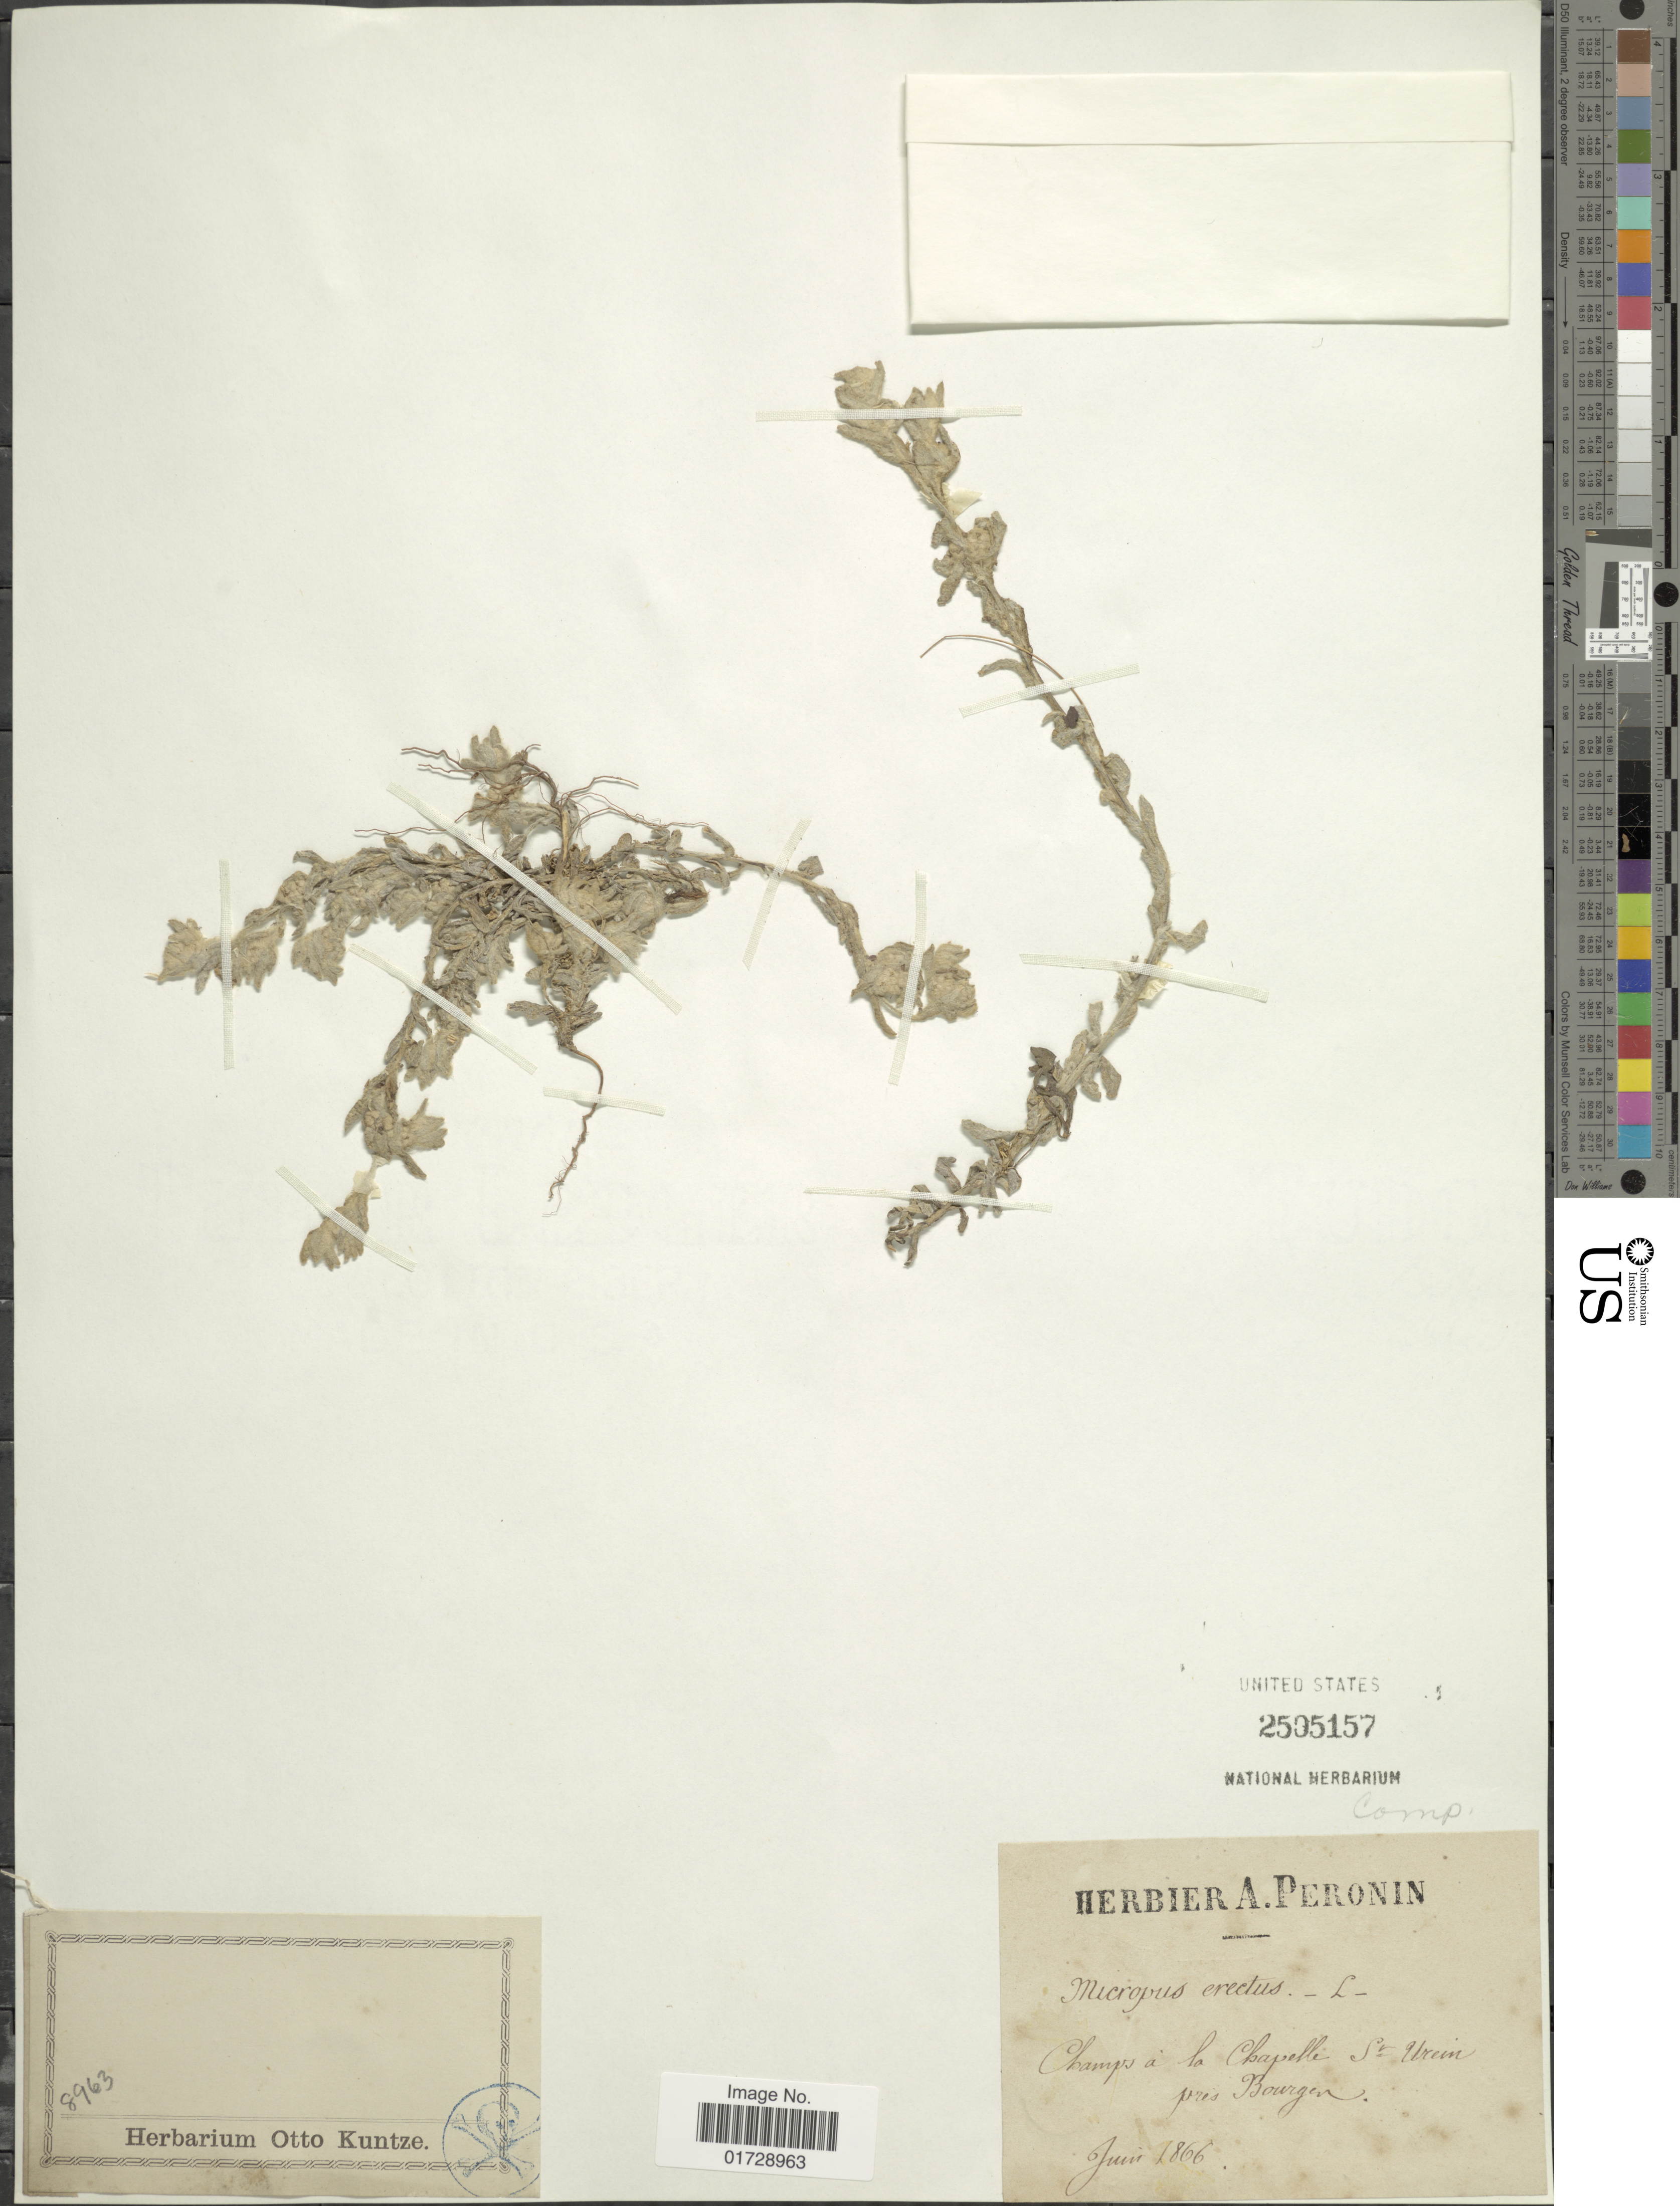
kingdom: Plantae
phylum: Tracheophyta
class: Magnoliopsida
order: Asterales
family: Asteraceae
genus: Micropus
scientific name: Micropus erectus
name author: L.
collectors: ex herb. A. Peronin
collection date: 1866-06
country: France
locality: Champs a la Chapelle Sv. Urein, pres Bourgen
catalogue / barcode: US 2505157